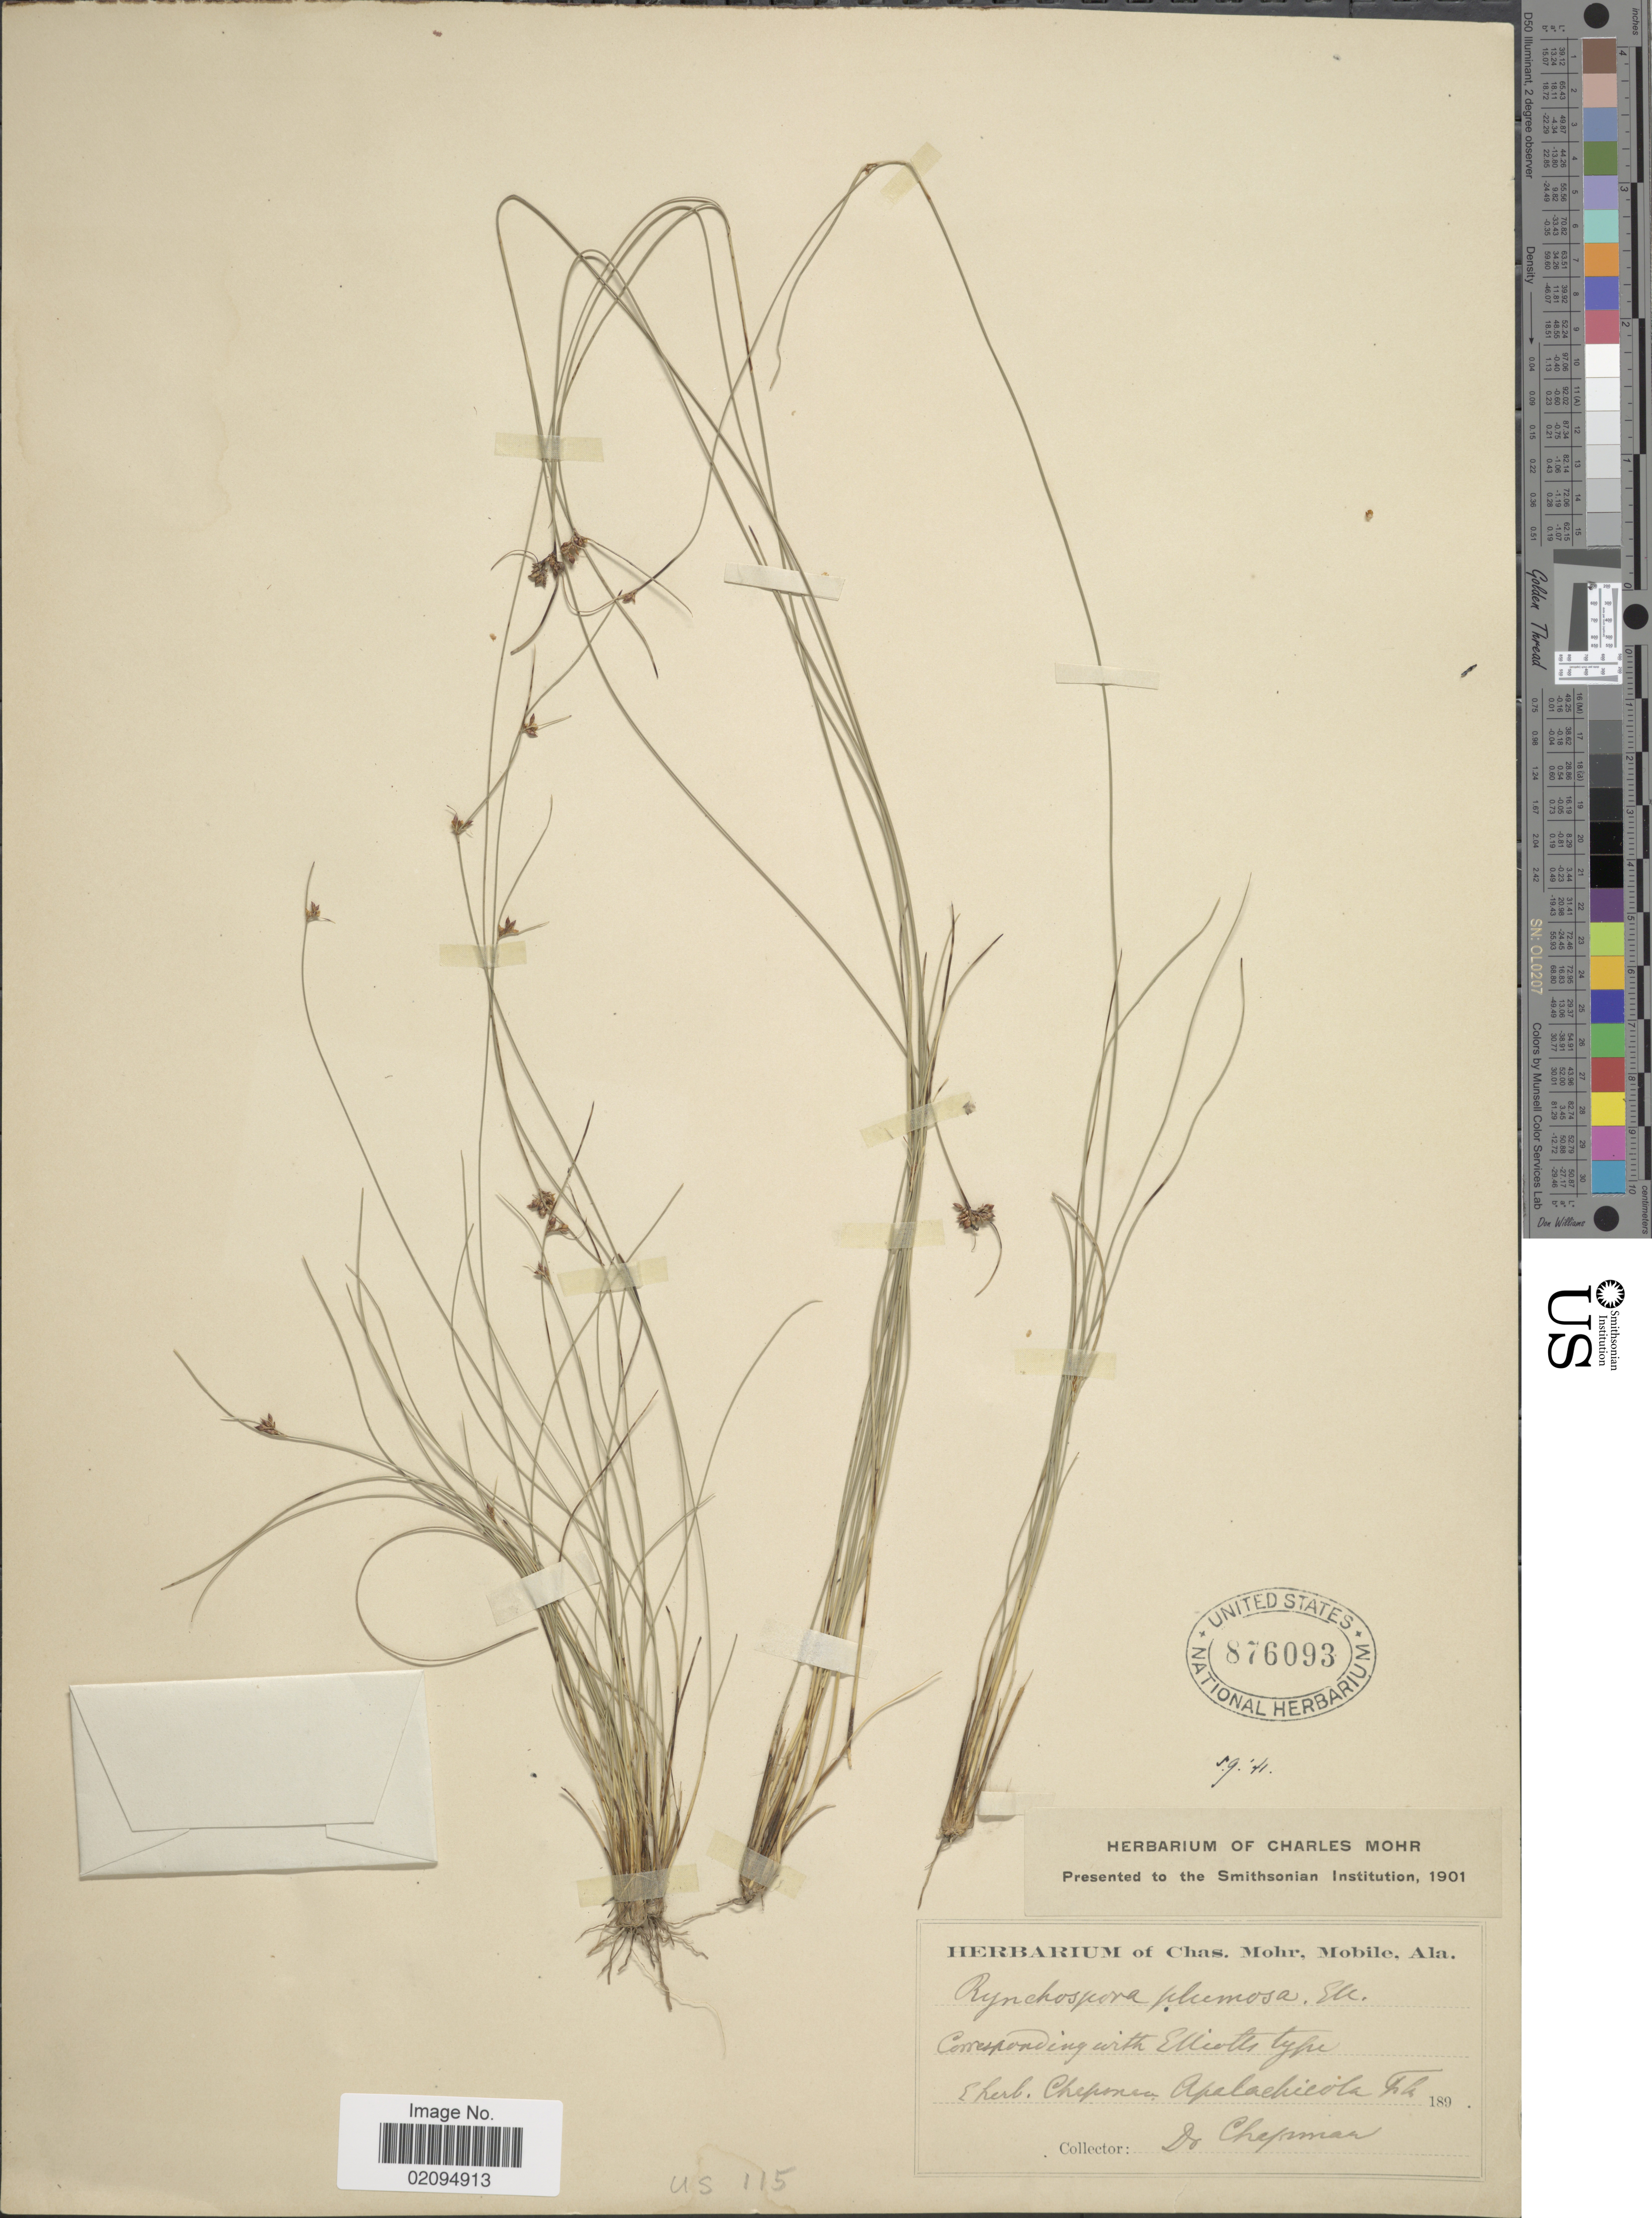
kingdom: Plantae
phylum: Tracheophyta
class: Liliopsida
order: Poales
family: Cyperaceae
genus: Rhynchospora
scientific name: Rhynchospora plumosa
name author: Elliott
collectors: A. Chapman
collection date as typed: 189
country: United States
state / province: Florida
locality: Apalachicola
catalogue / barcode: US 876093